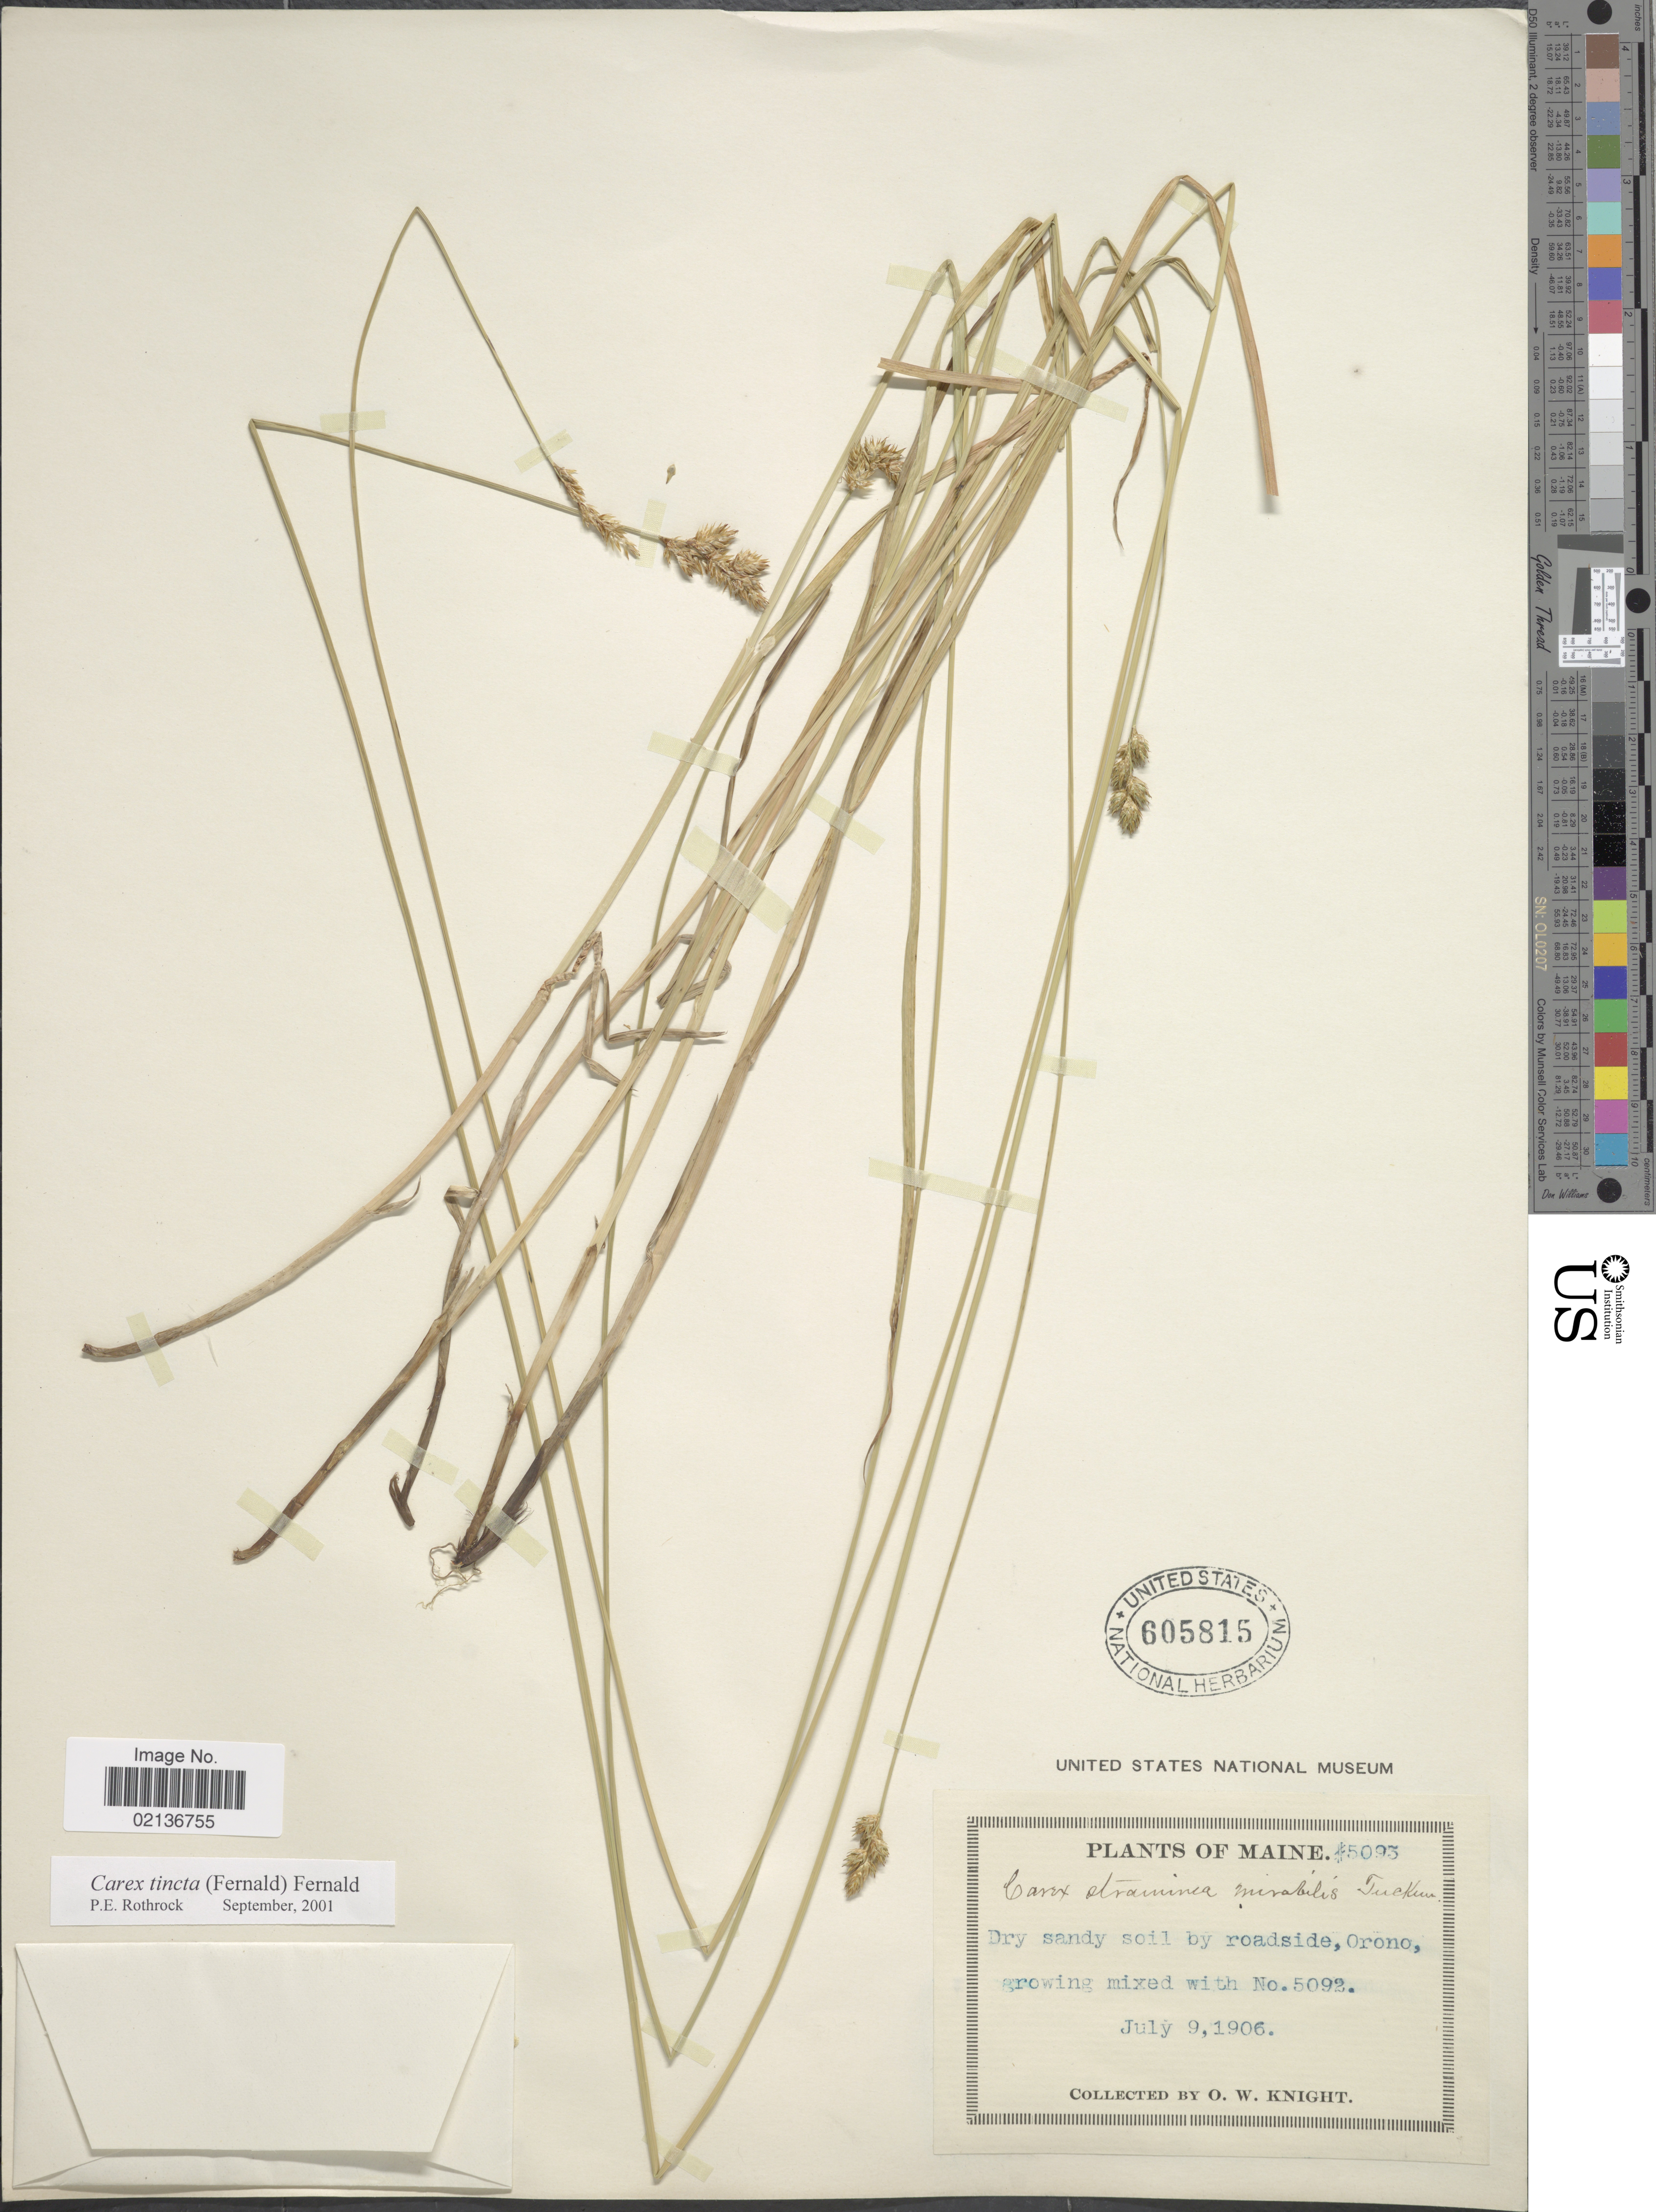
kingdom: Plantae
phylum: Tracheophyta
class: Liliopsida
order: Poales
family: Cyperaceae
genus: Carex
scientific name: Carex tincta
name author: (Fernald) Fernald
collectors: O. Knight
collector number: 5092/5093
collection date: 1906-07-09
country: United States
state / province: Maine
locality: Dry sandy soil by roadside, Orono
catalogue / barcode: US 605815